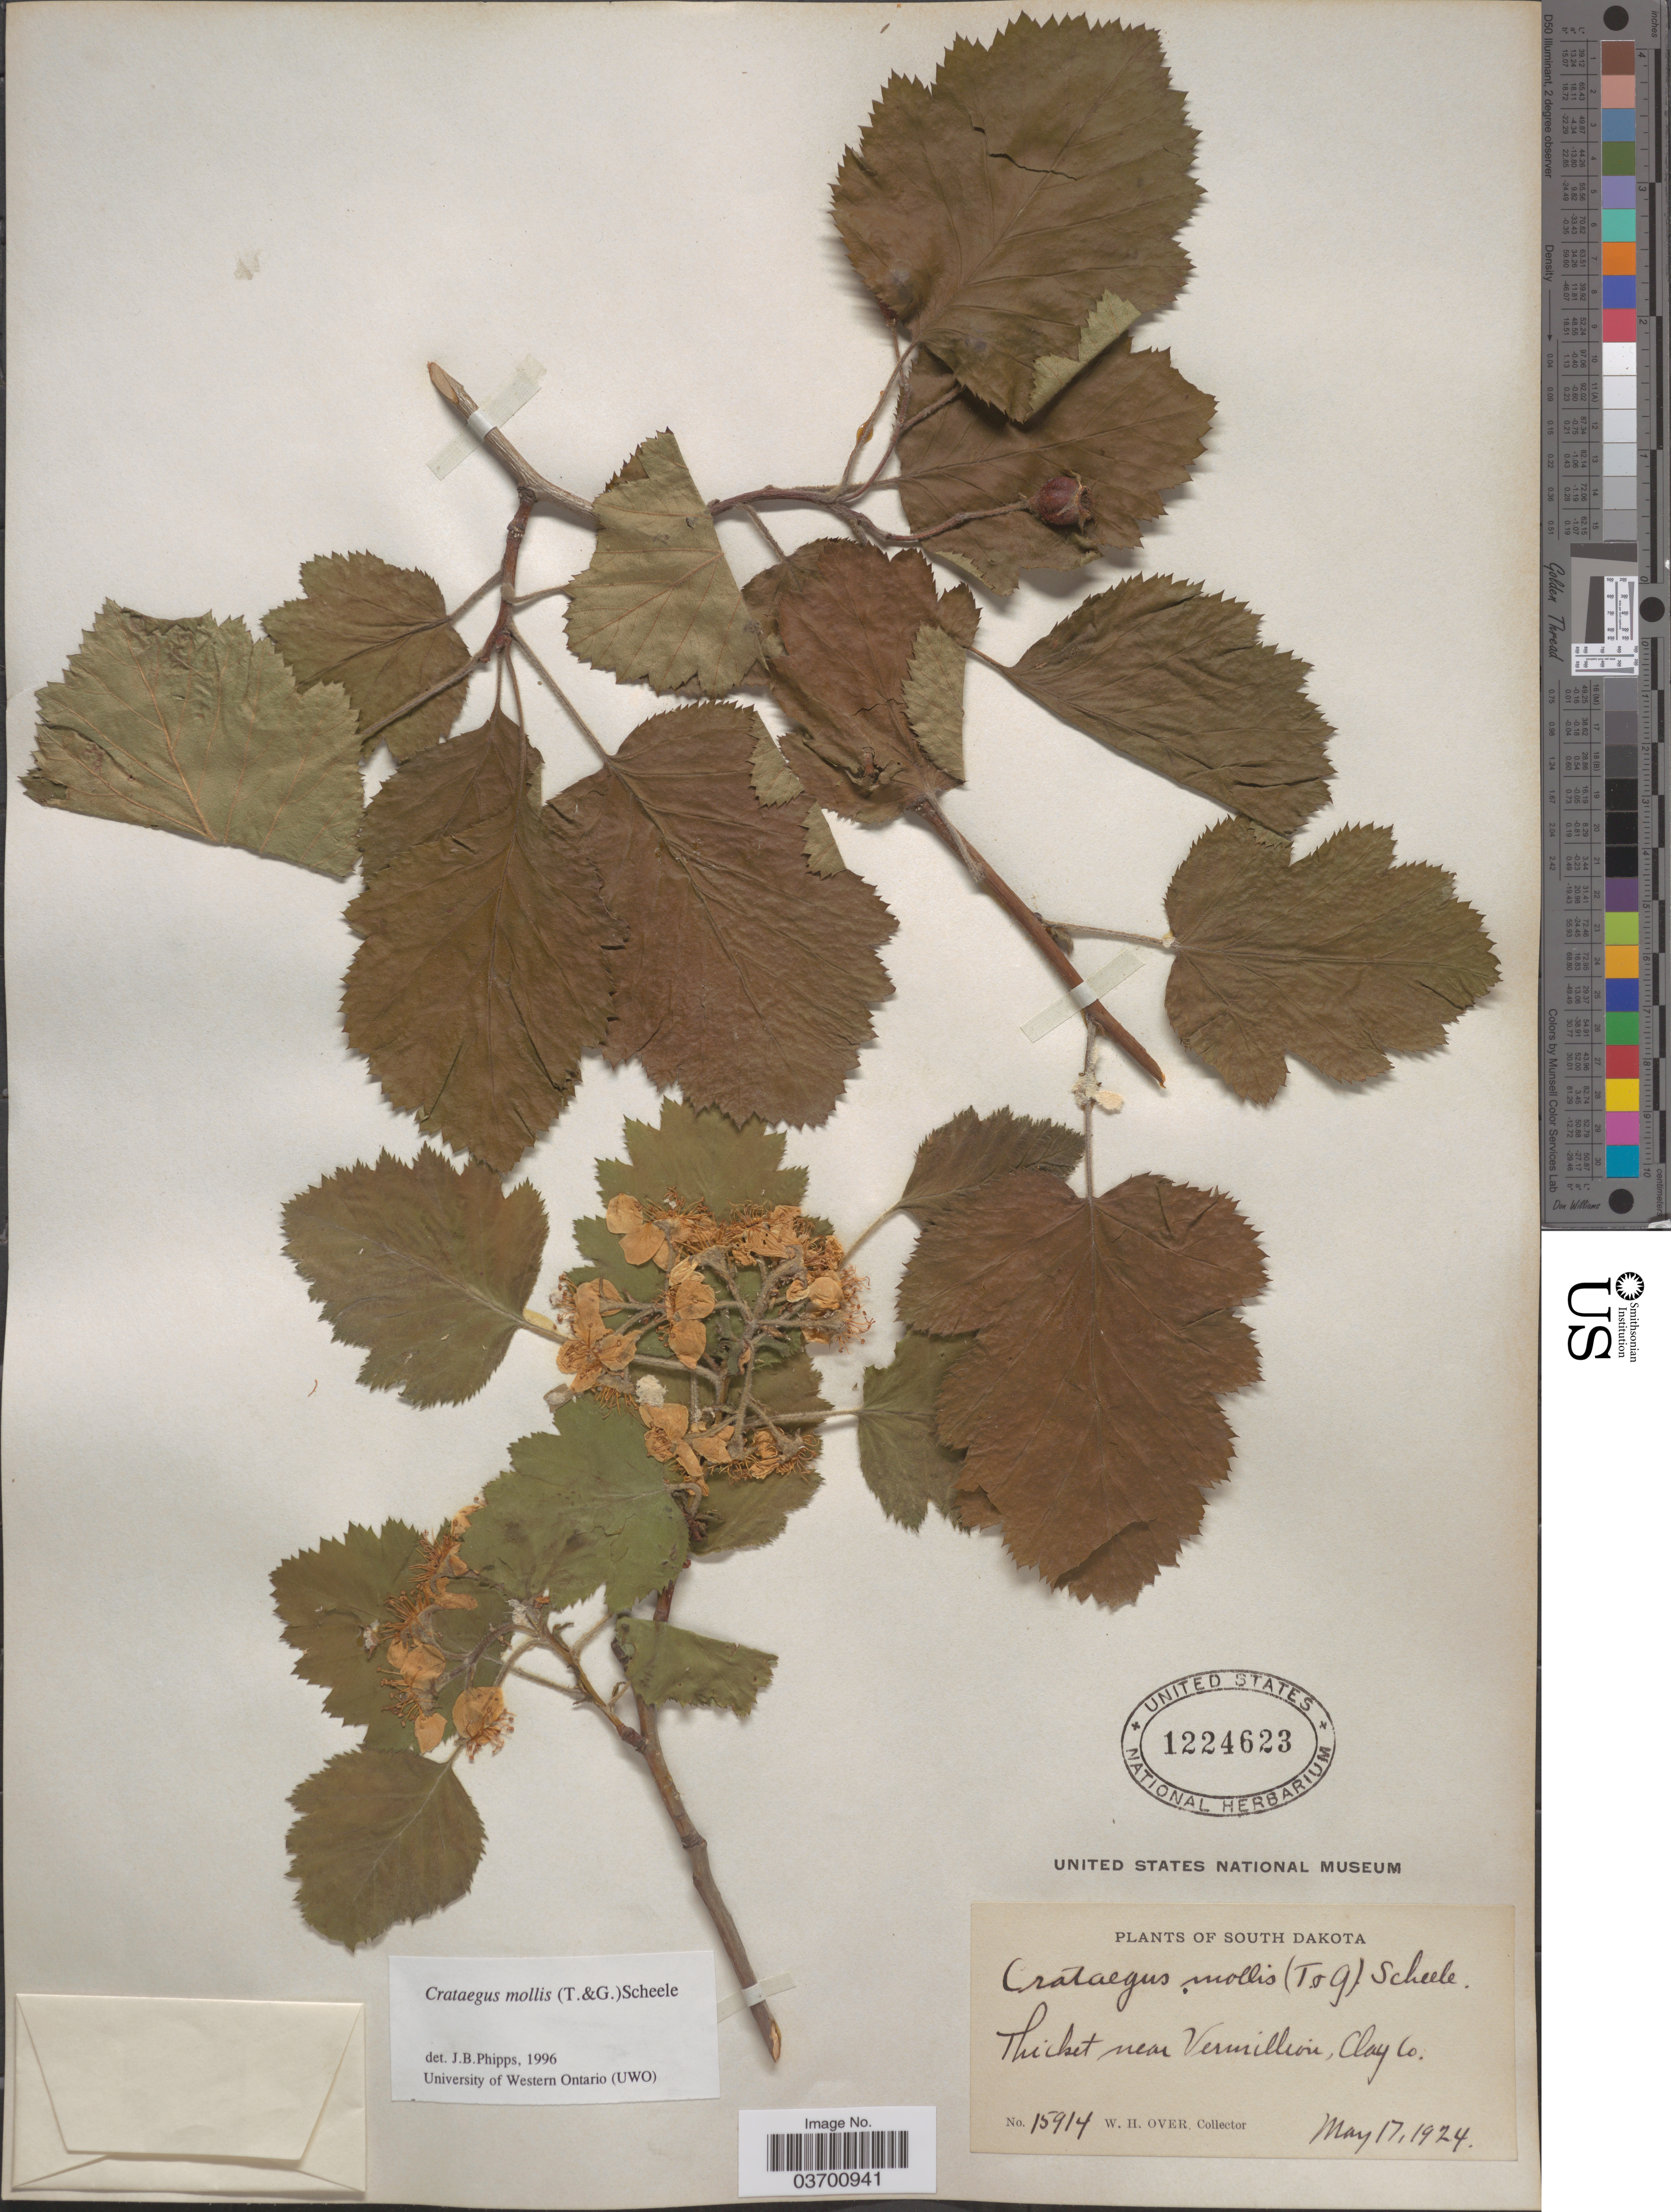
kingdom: Plantae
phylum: Tracheophyta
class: Magnoliopsida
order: Rosales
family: Rosaceae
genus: Crataegus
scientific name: Crataegus mollis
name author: (Torr. & A. Gray) Scheele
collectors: W. Over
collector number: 15914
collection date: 1924-05-17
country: United States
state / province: South Dakota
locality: Thicket near Vermillion, Clay Co.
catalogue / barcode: US 1224623